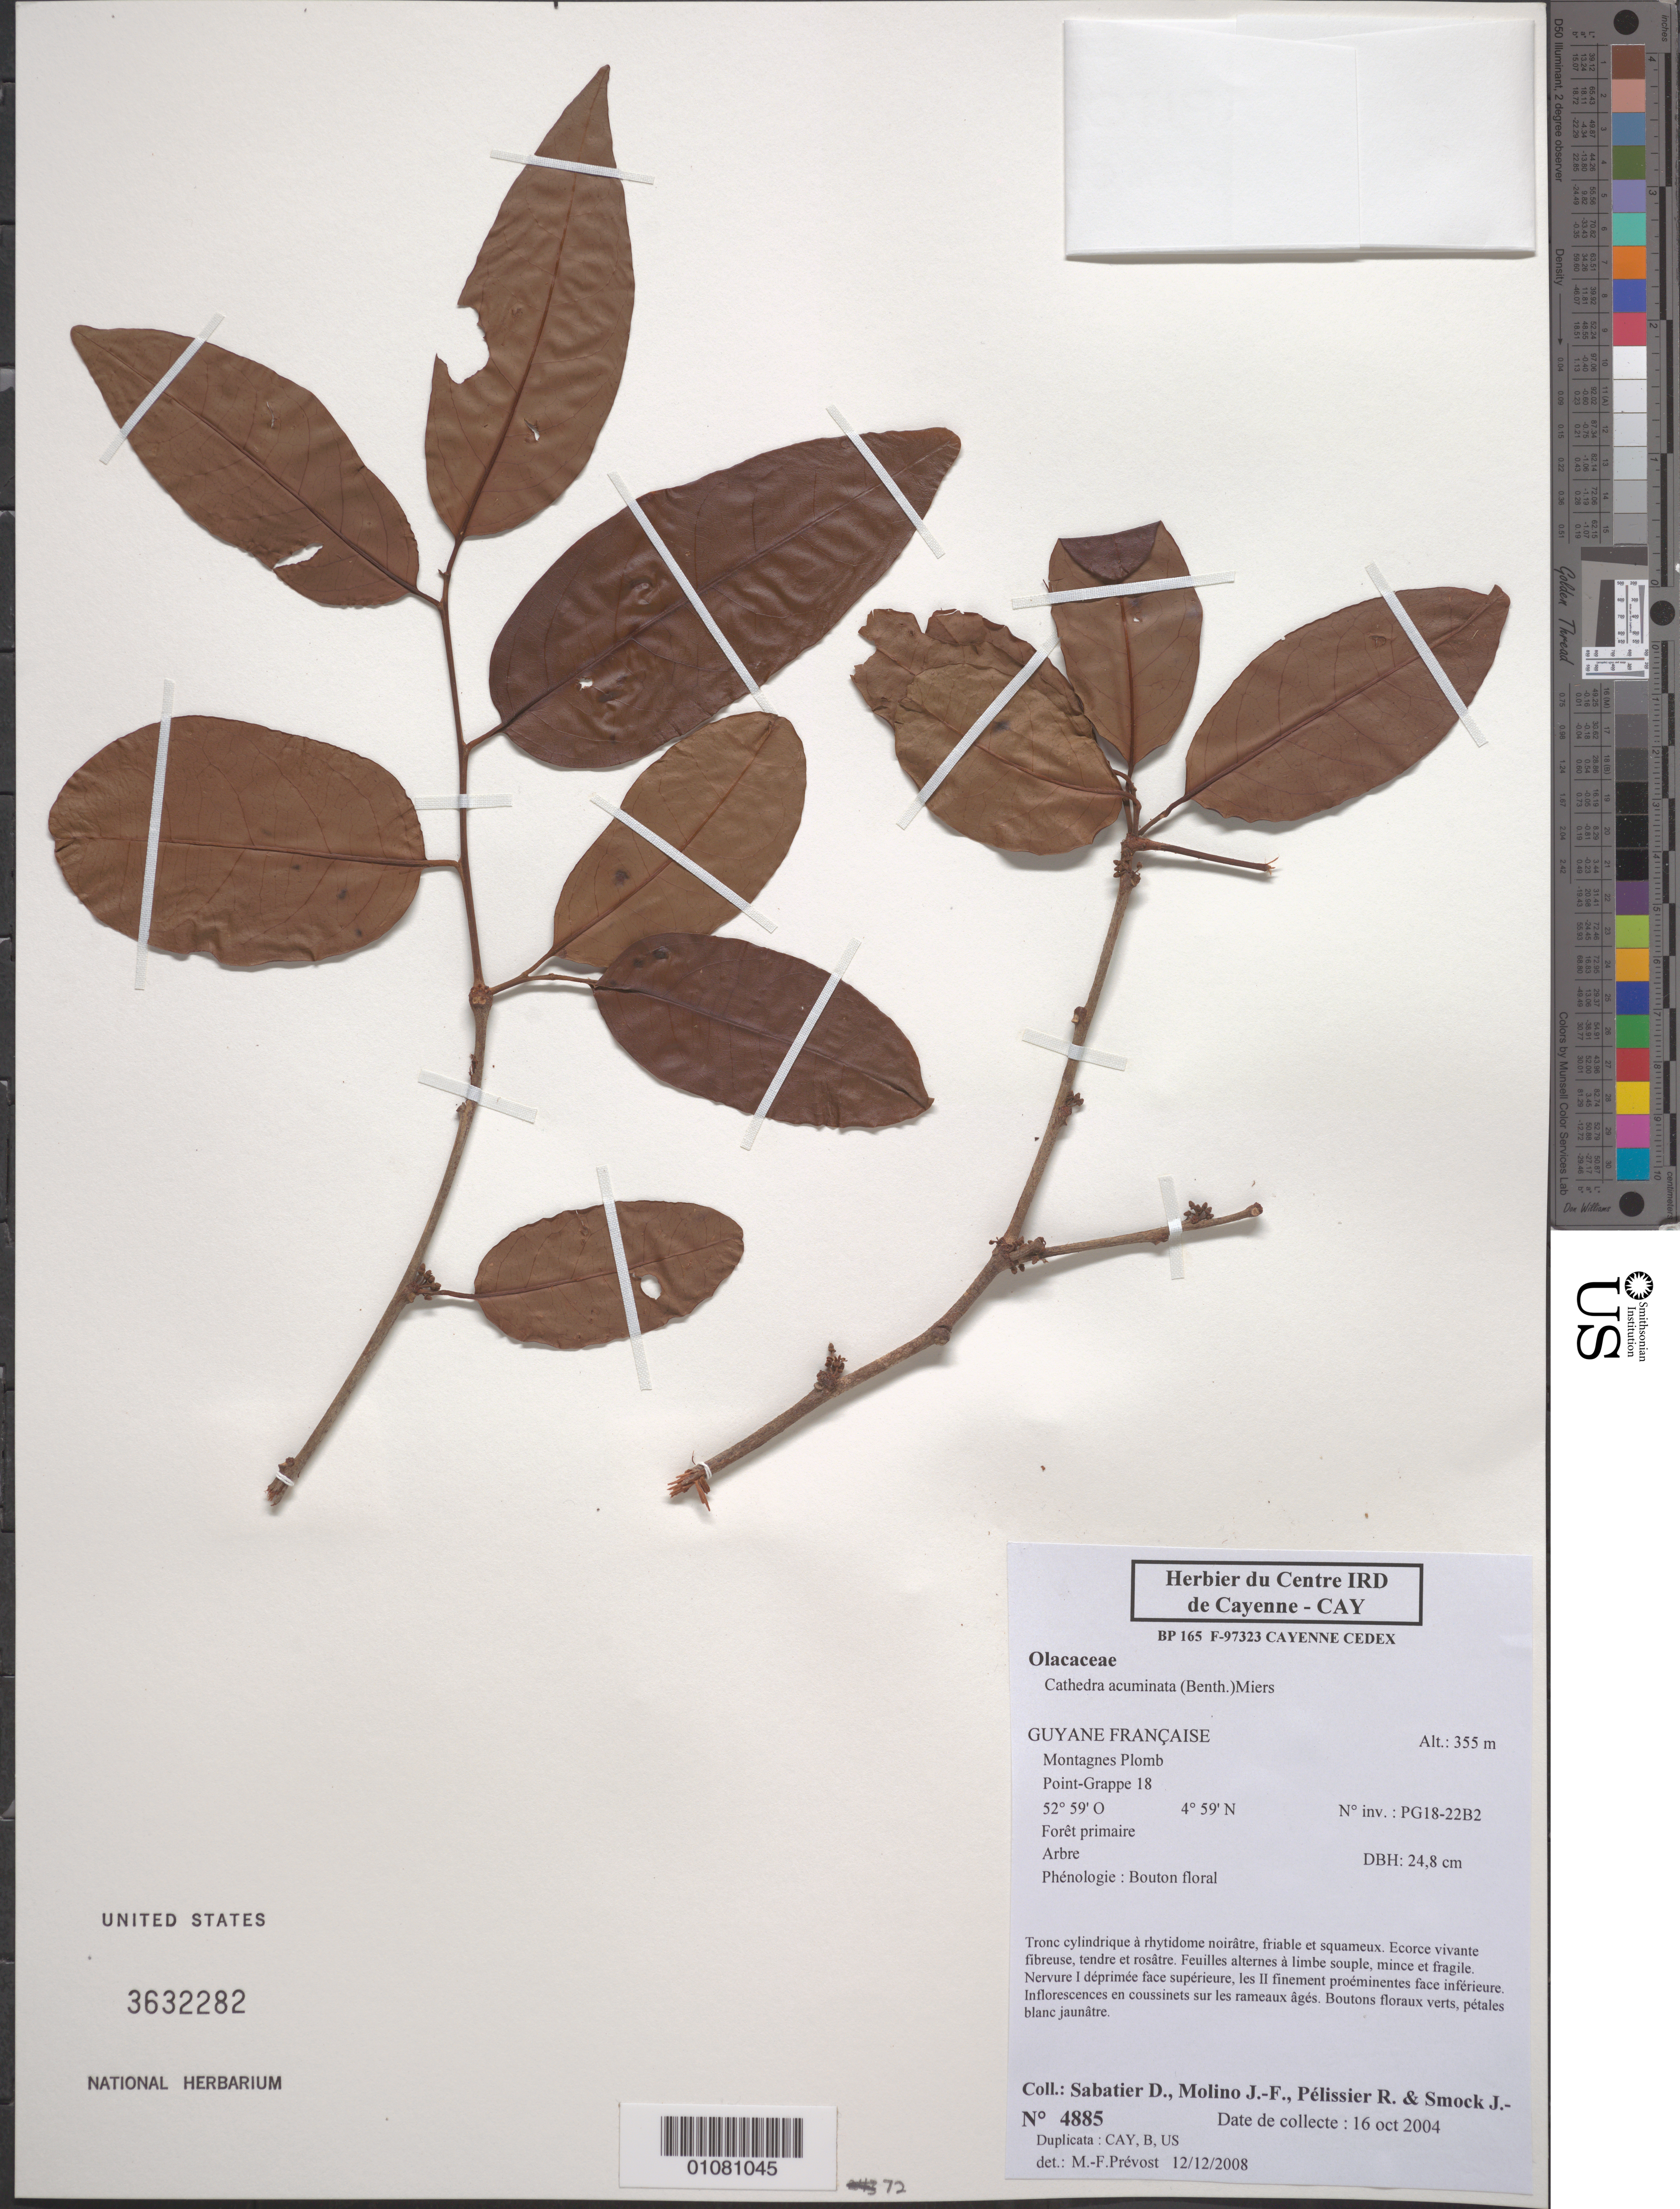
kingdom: Plantae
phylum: Tracheophyta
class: Magnoliopsida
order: Santalales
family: Aptandraceae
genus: Cathedra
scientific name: Cathedra acuminata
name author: (Benth.) Miers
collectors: D. Sabatier, J. Molino, R. Pélissier & J. Smock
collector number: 4885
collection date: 2004-10-16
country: French Guiana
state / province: Cayenne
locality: Guyane Française. Montagnes Plomb. Point-Grappe 18.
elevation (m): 355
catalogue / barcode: US 3632282